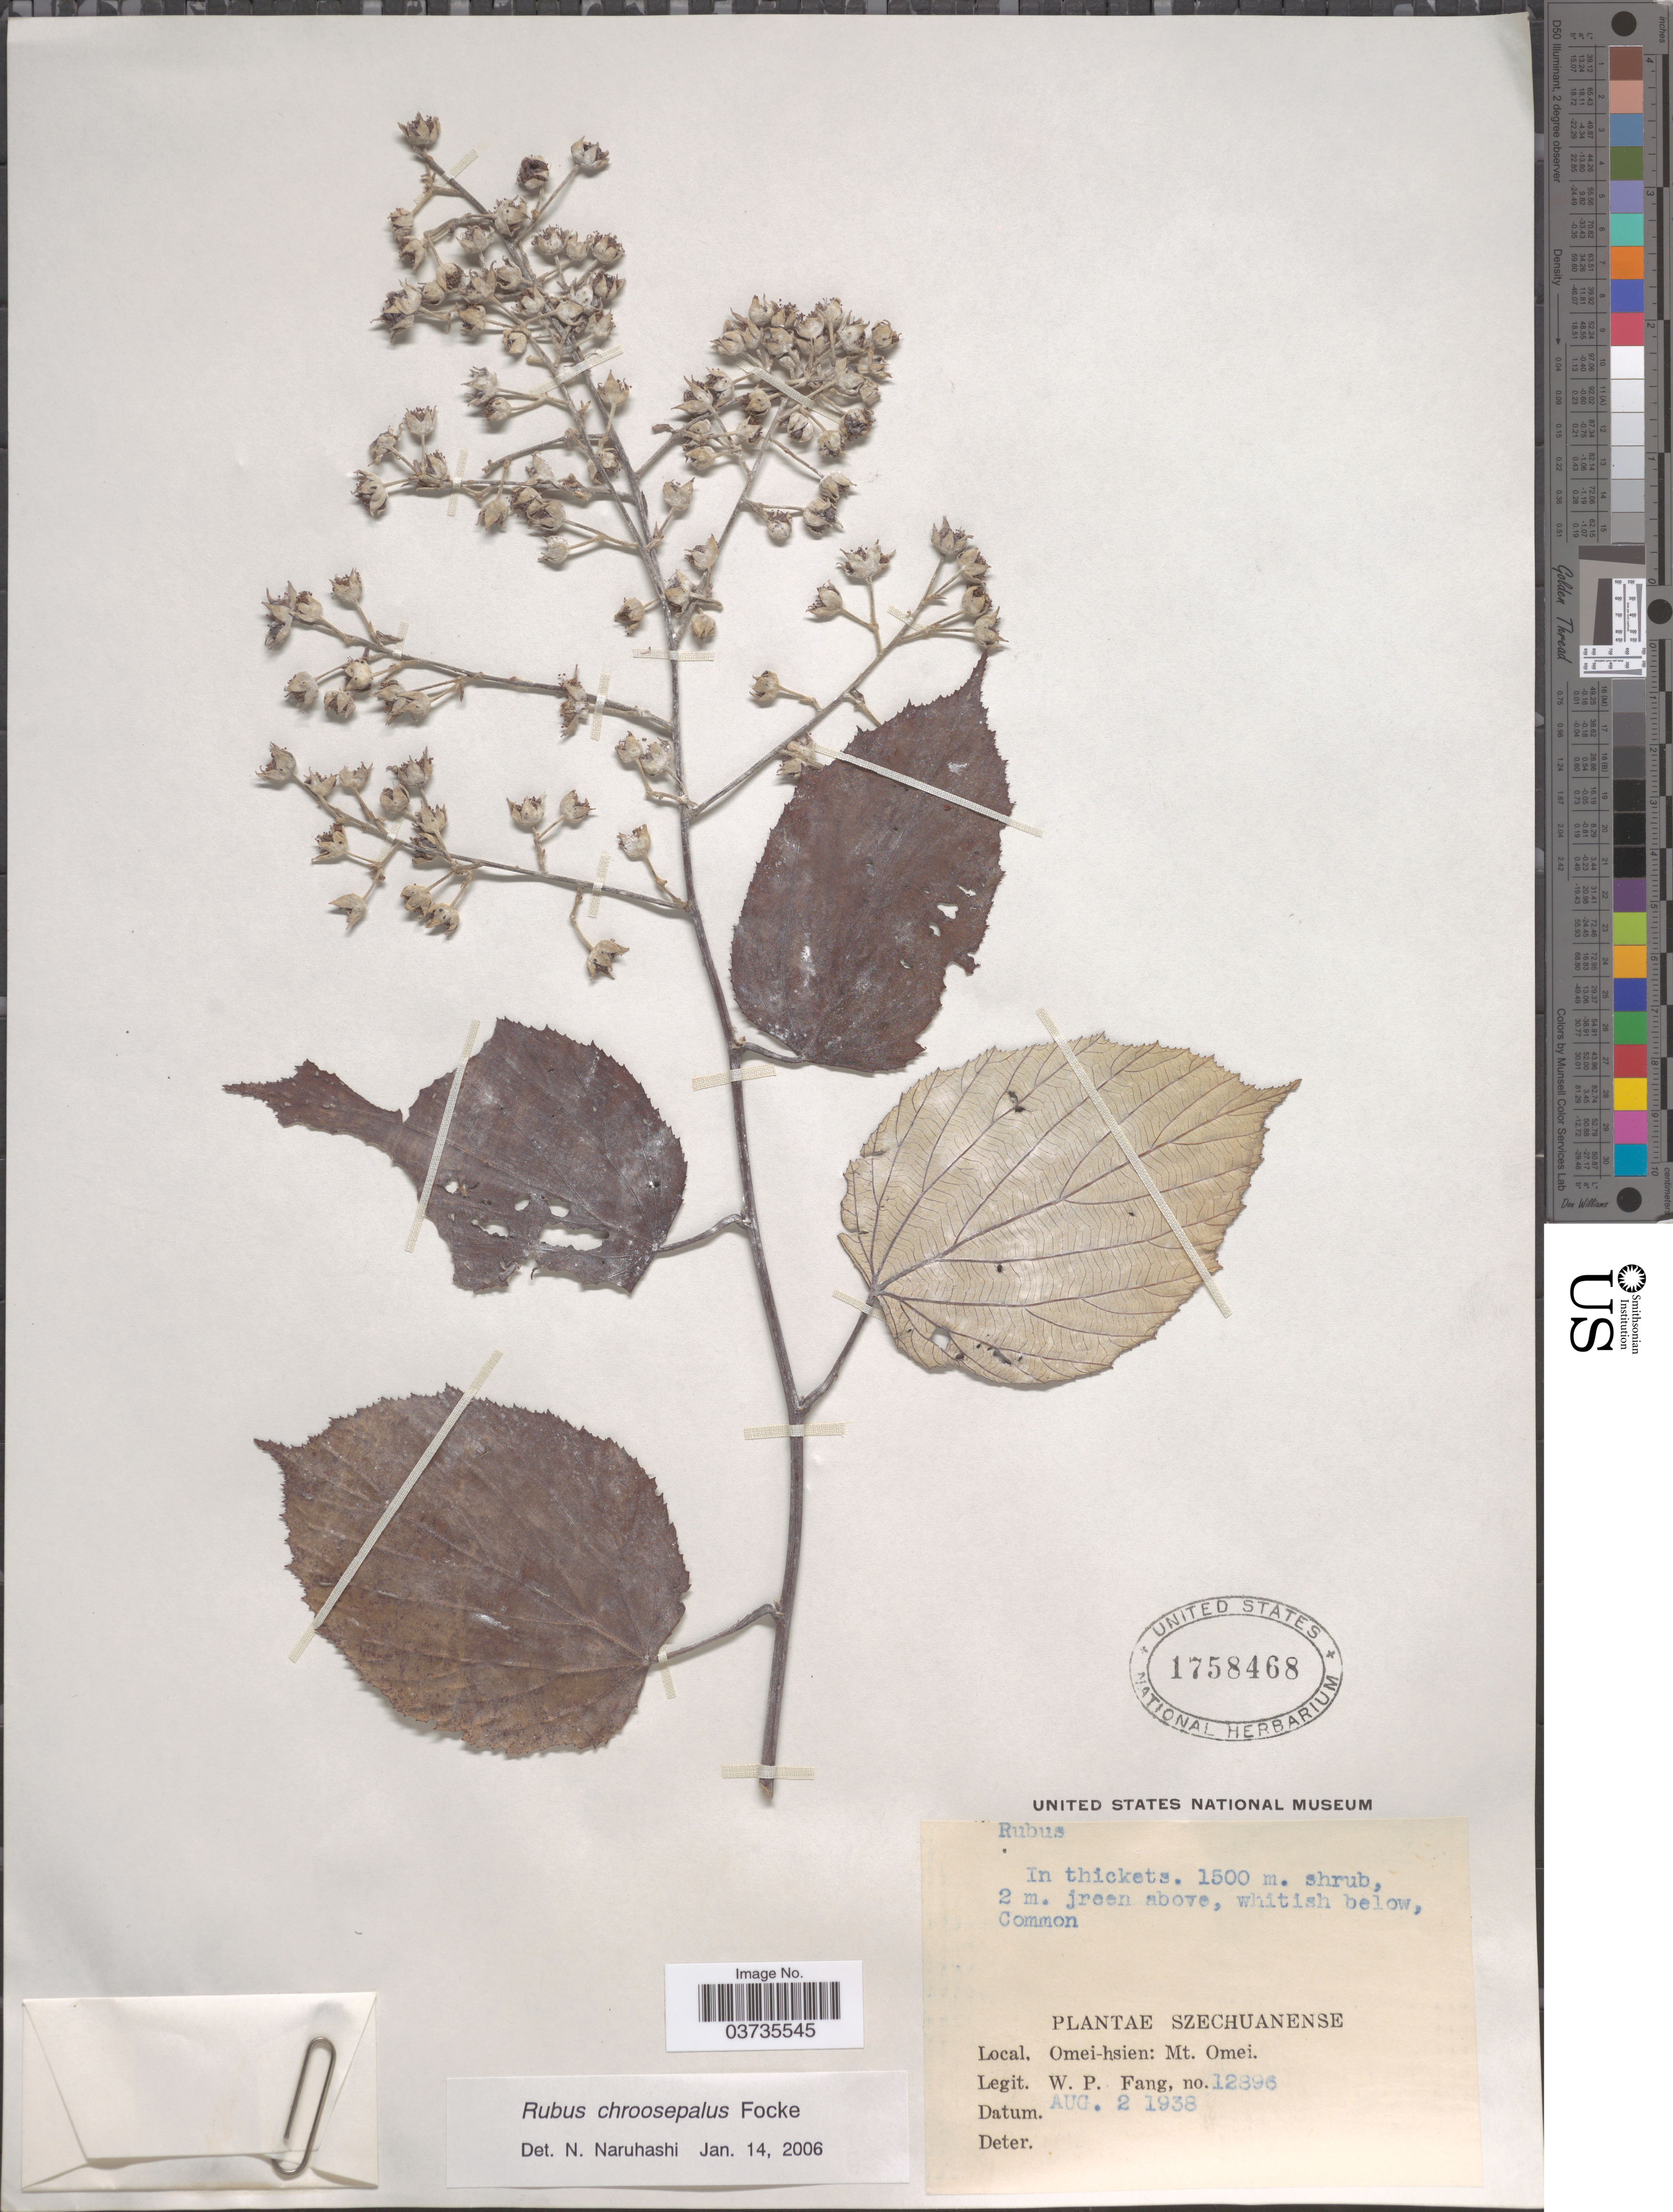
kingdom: Plantae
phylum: Tracheophyta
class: Magnoliopsida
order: Rosales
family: Rosaceae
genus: Rubus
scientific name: Rubus chroosepalus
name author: Focke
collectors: W. P. Fang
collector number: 12896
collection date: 1938-08-02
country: China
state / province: Sichuan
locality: Szechuanense. Omei-hsien: Mt. Omei.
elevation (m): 1500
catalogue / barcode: US 1758468